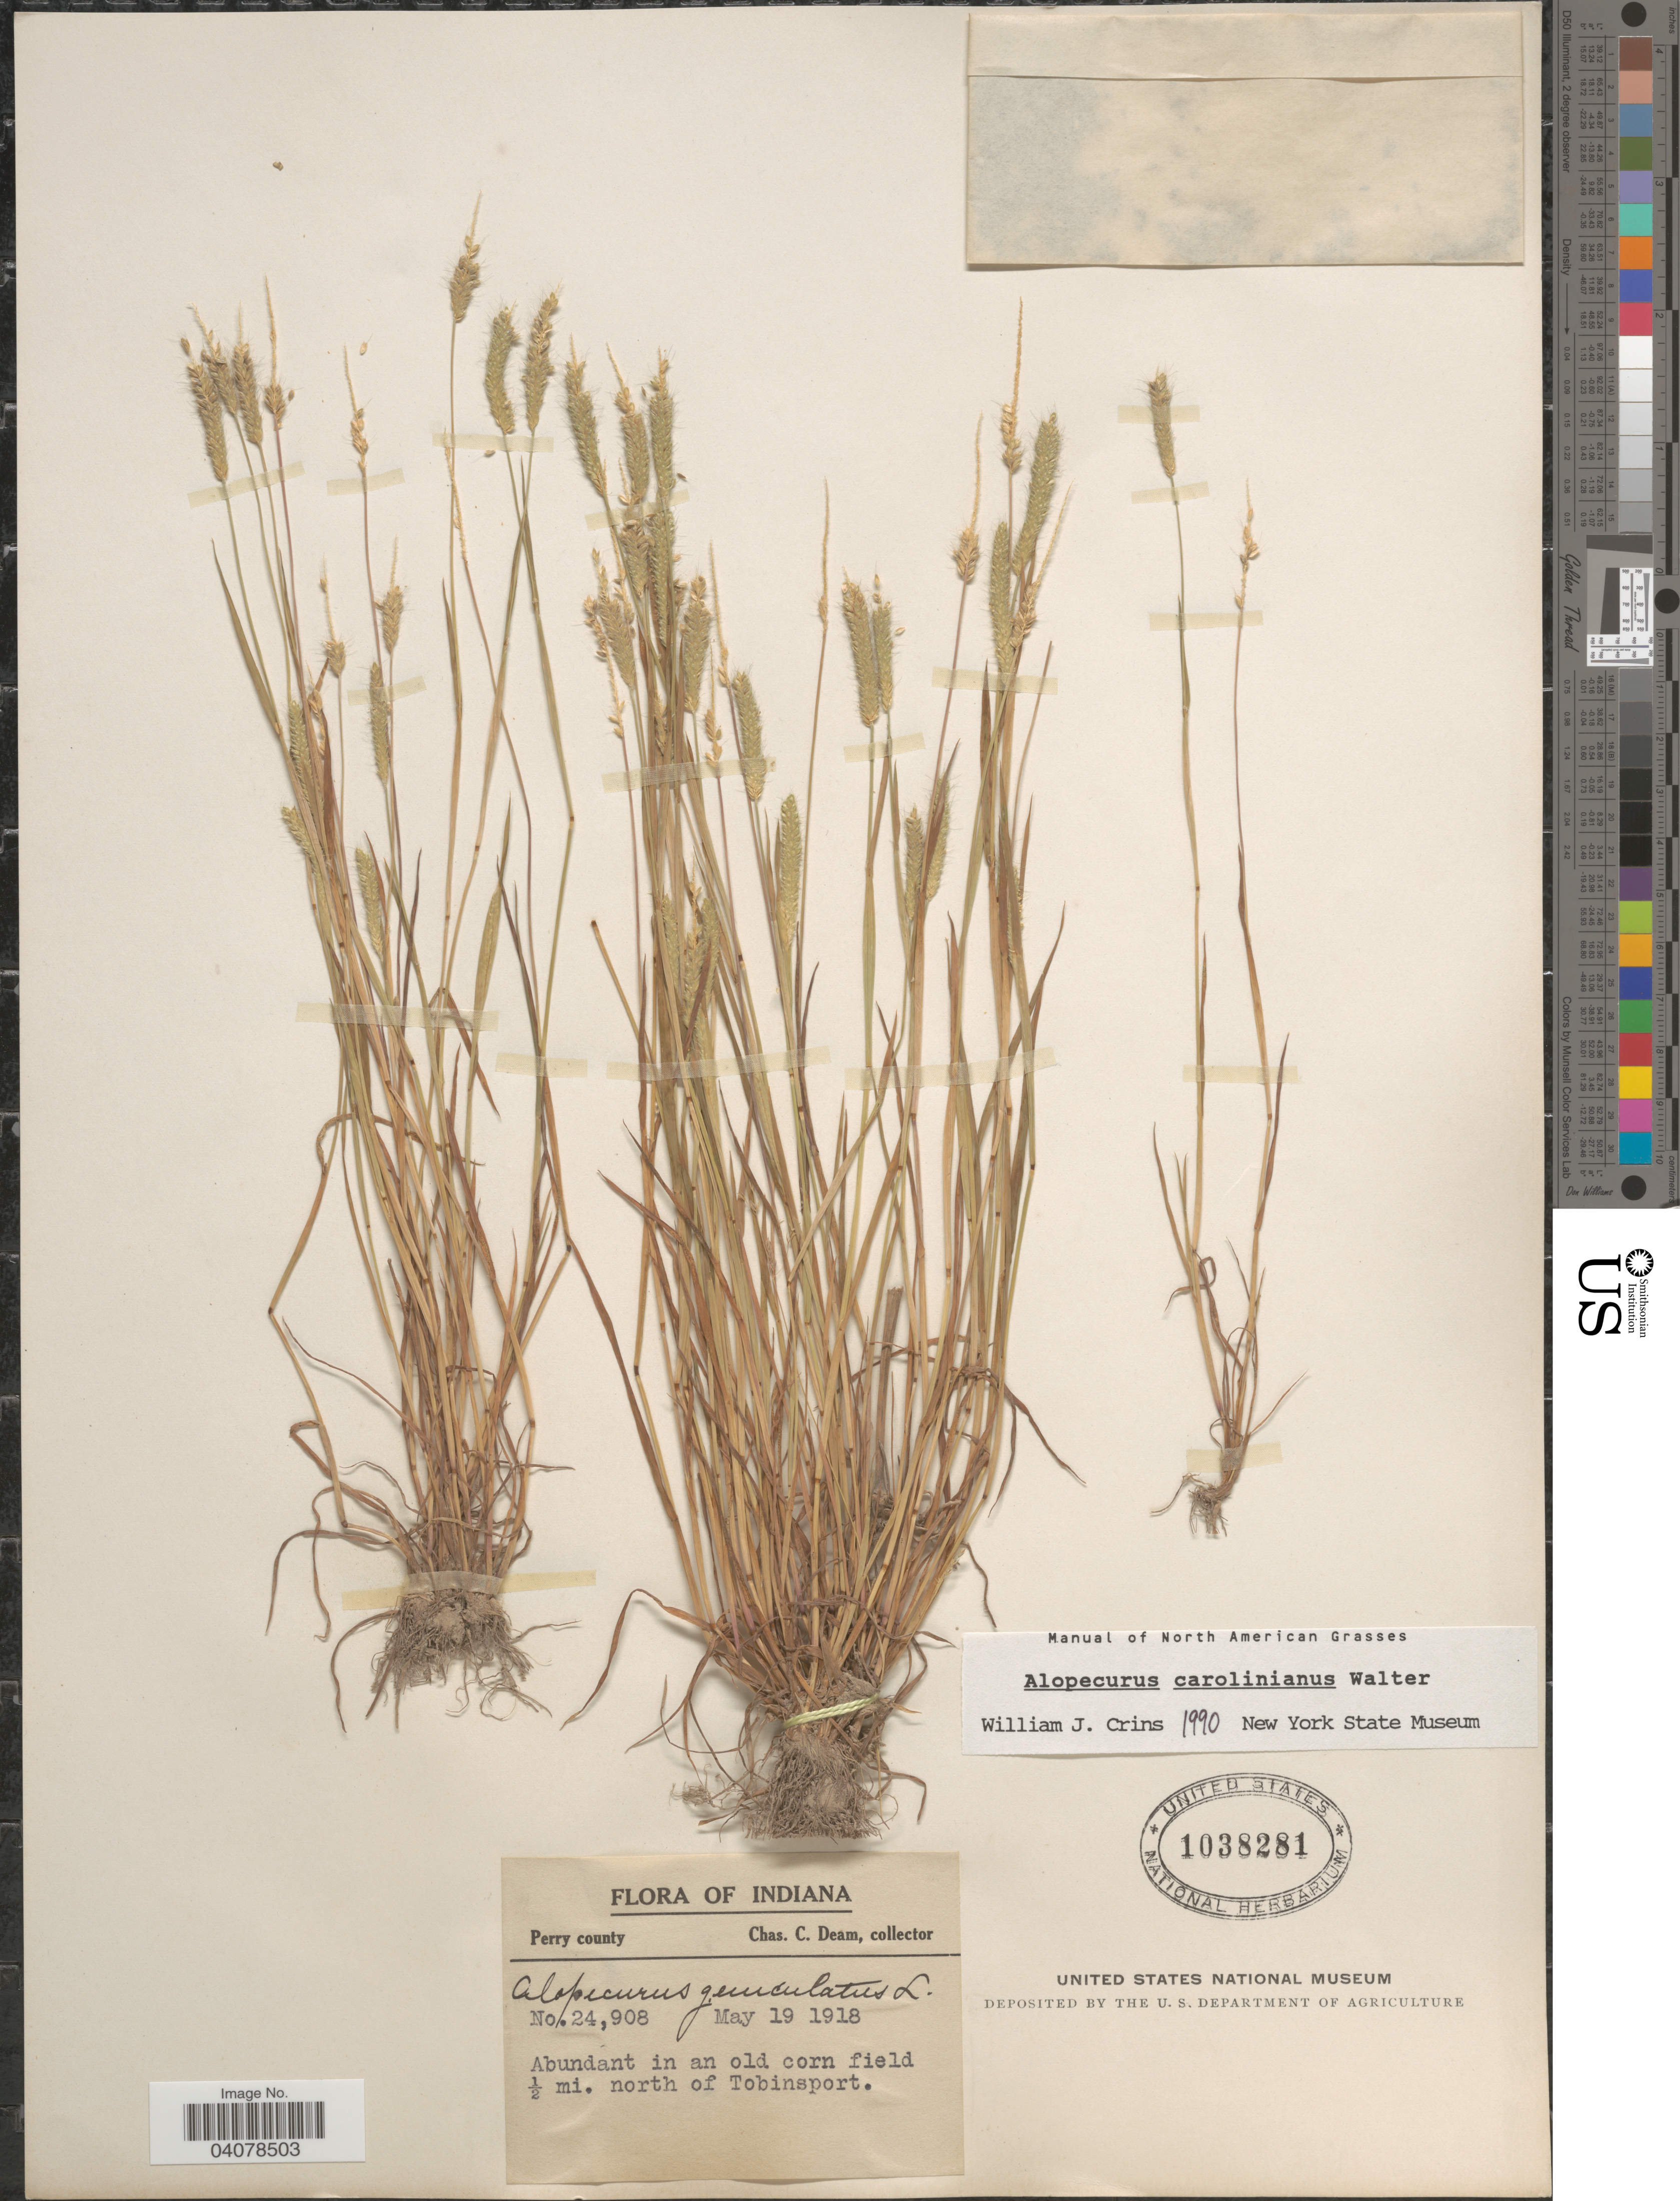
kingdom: Plantae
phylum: Tracheophyta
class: Liliopsida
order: Poales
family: Poaceae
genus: Alopecurus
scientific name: Alopecurus aequalis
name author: Sobol.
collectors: C. C. Deam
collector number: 24908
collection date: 1918-05-19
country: United States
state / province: Indiana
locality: Perry county. Abundant in an old corn field 1/2 mi. north of Tobinsport.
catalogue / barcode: US 1038281